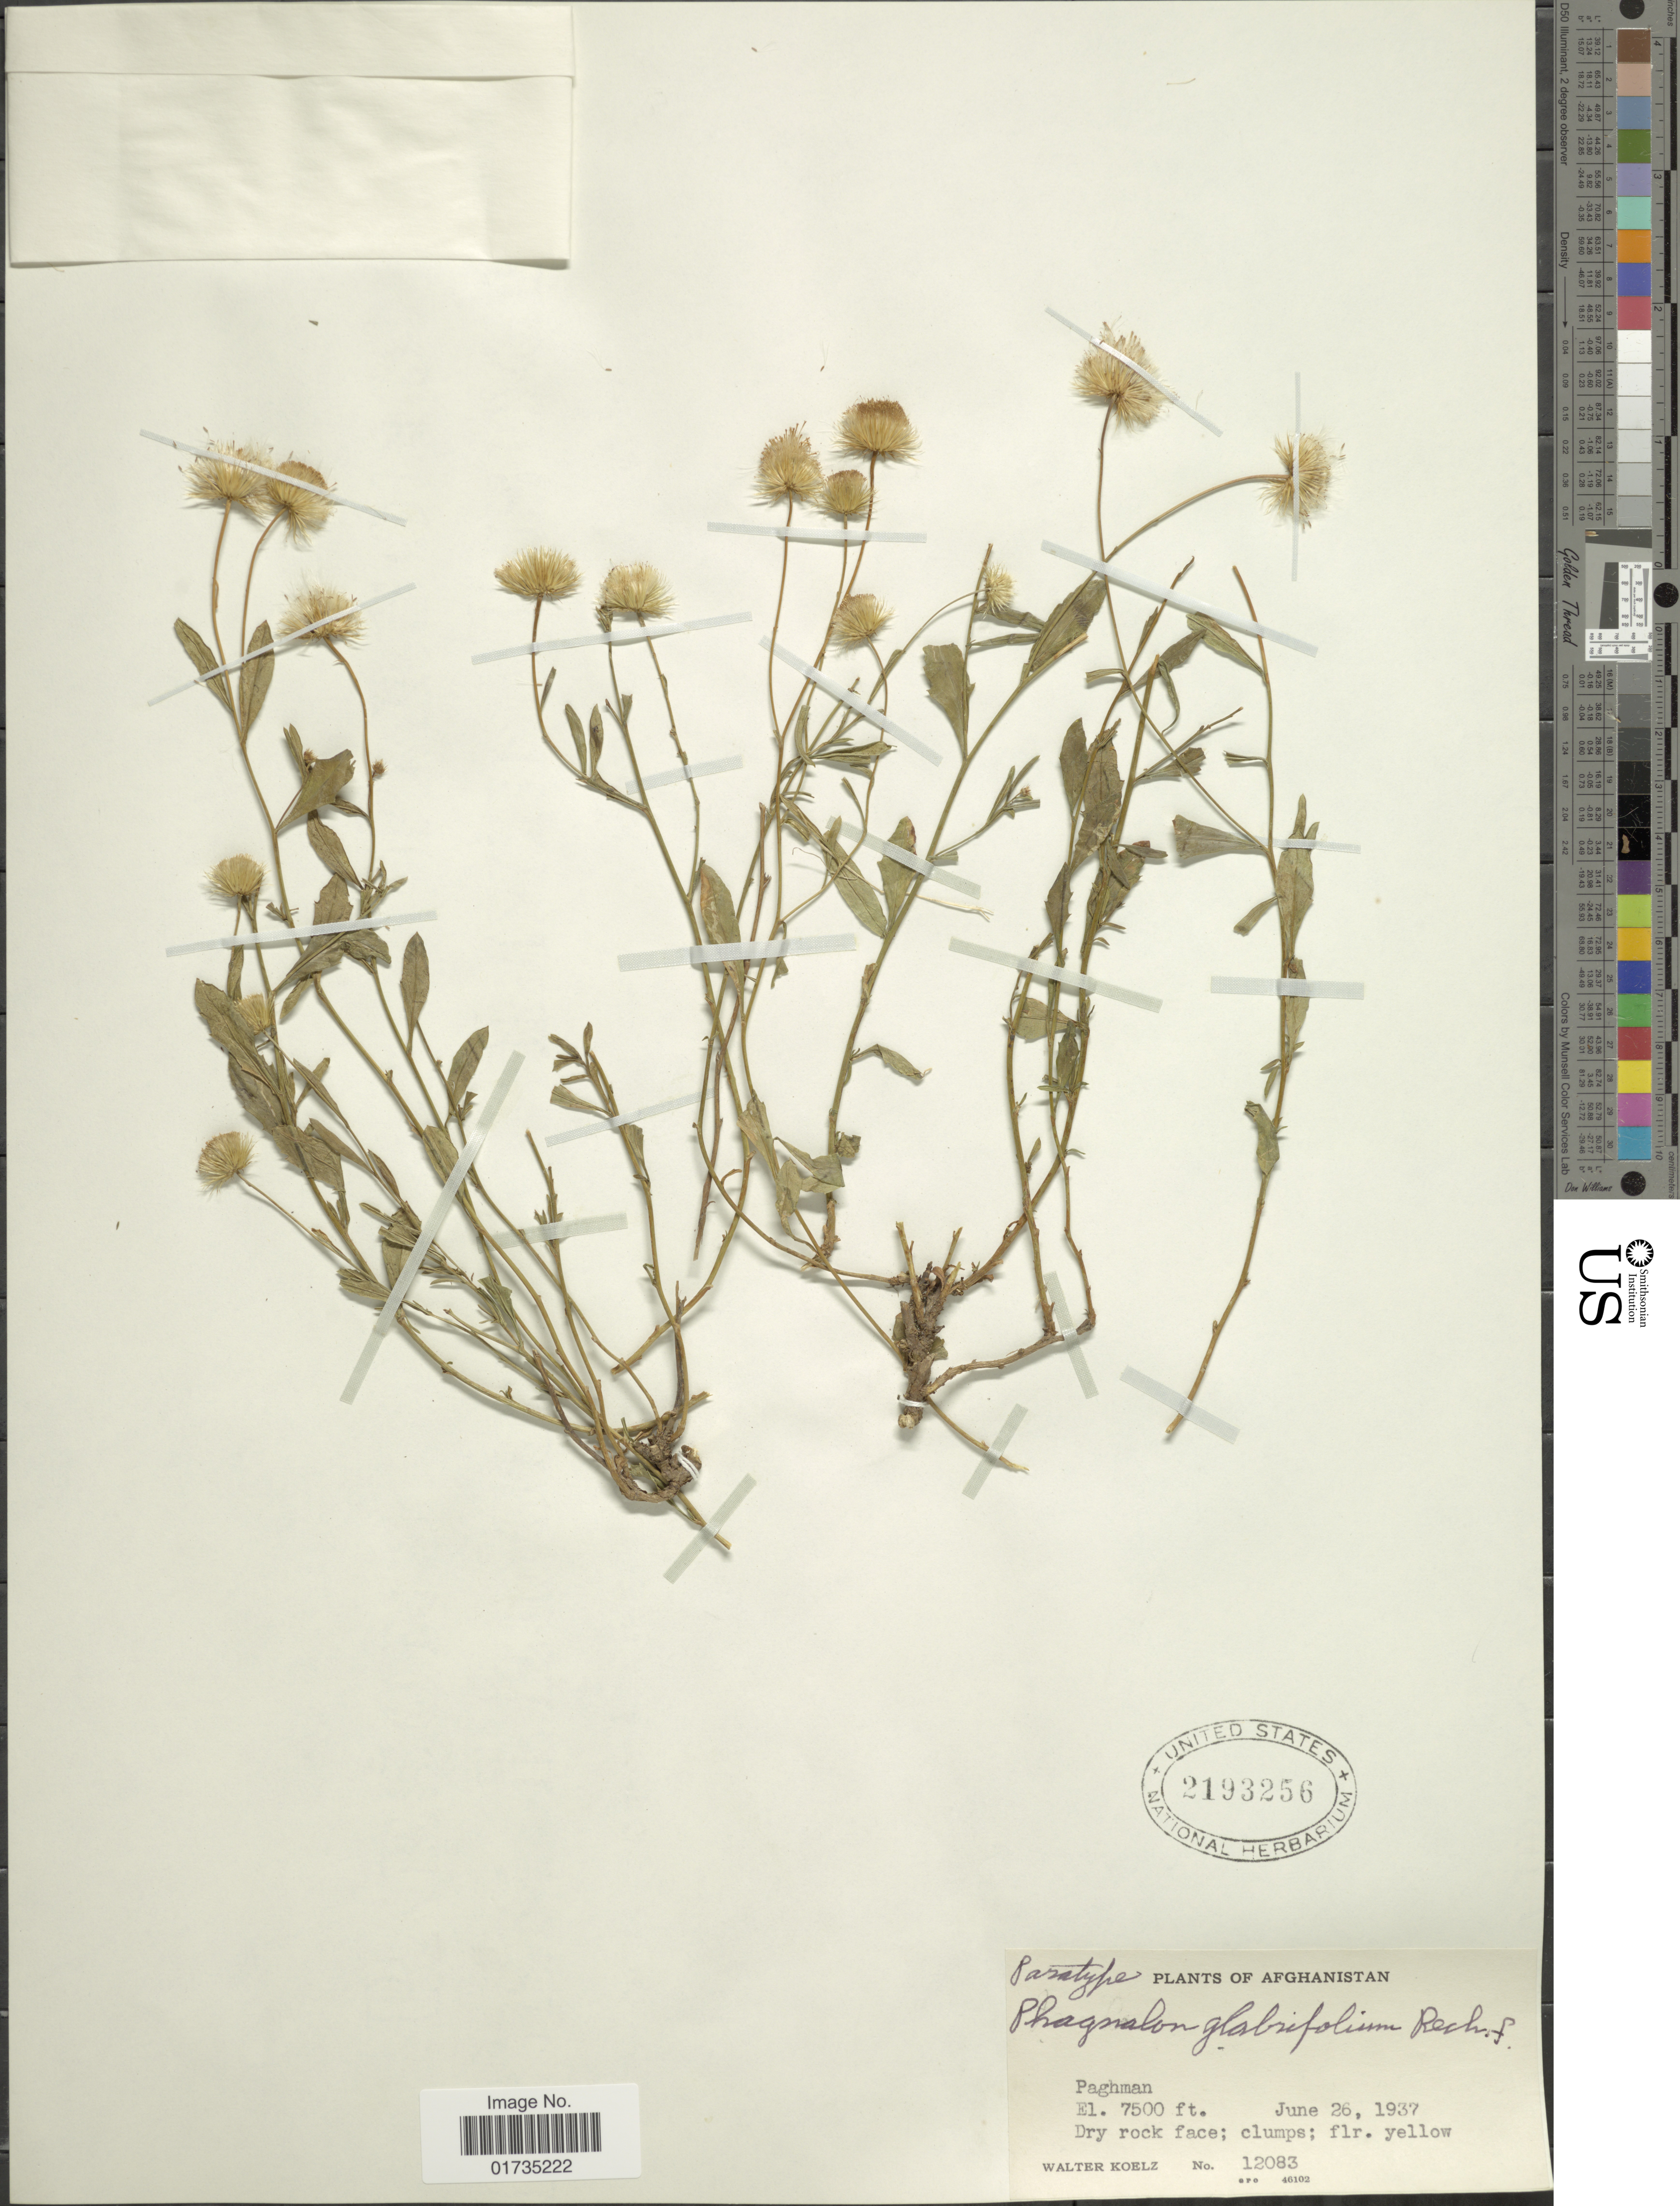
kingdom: Plantae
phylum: Tracheophyta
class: Magnoliopsida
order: Asterales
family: Asteraceae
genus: Phagnalon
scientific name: Phagnalon glabrifolium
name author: Rech. f.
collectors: W. N. Koelz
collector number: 12083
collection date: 1937-06-26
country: Afghanistan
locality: Paghman.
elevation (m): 2286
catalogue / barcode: US 2193256